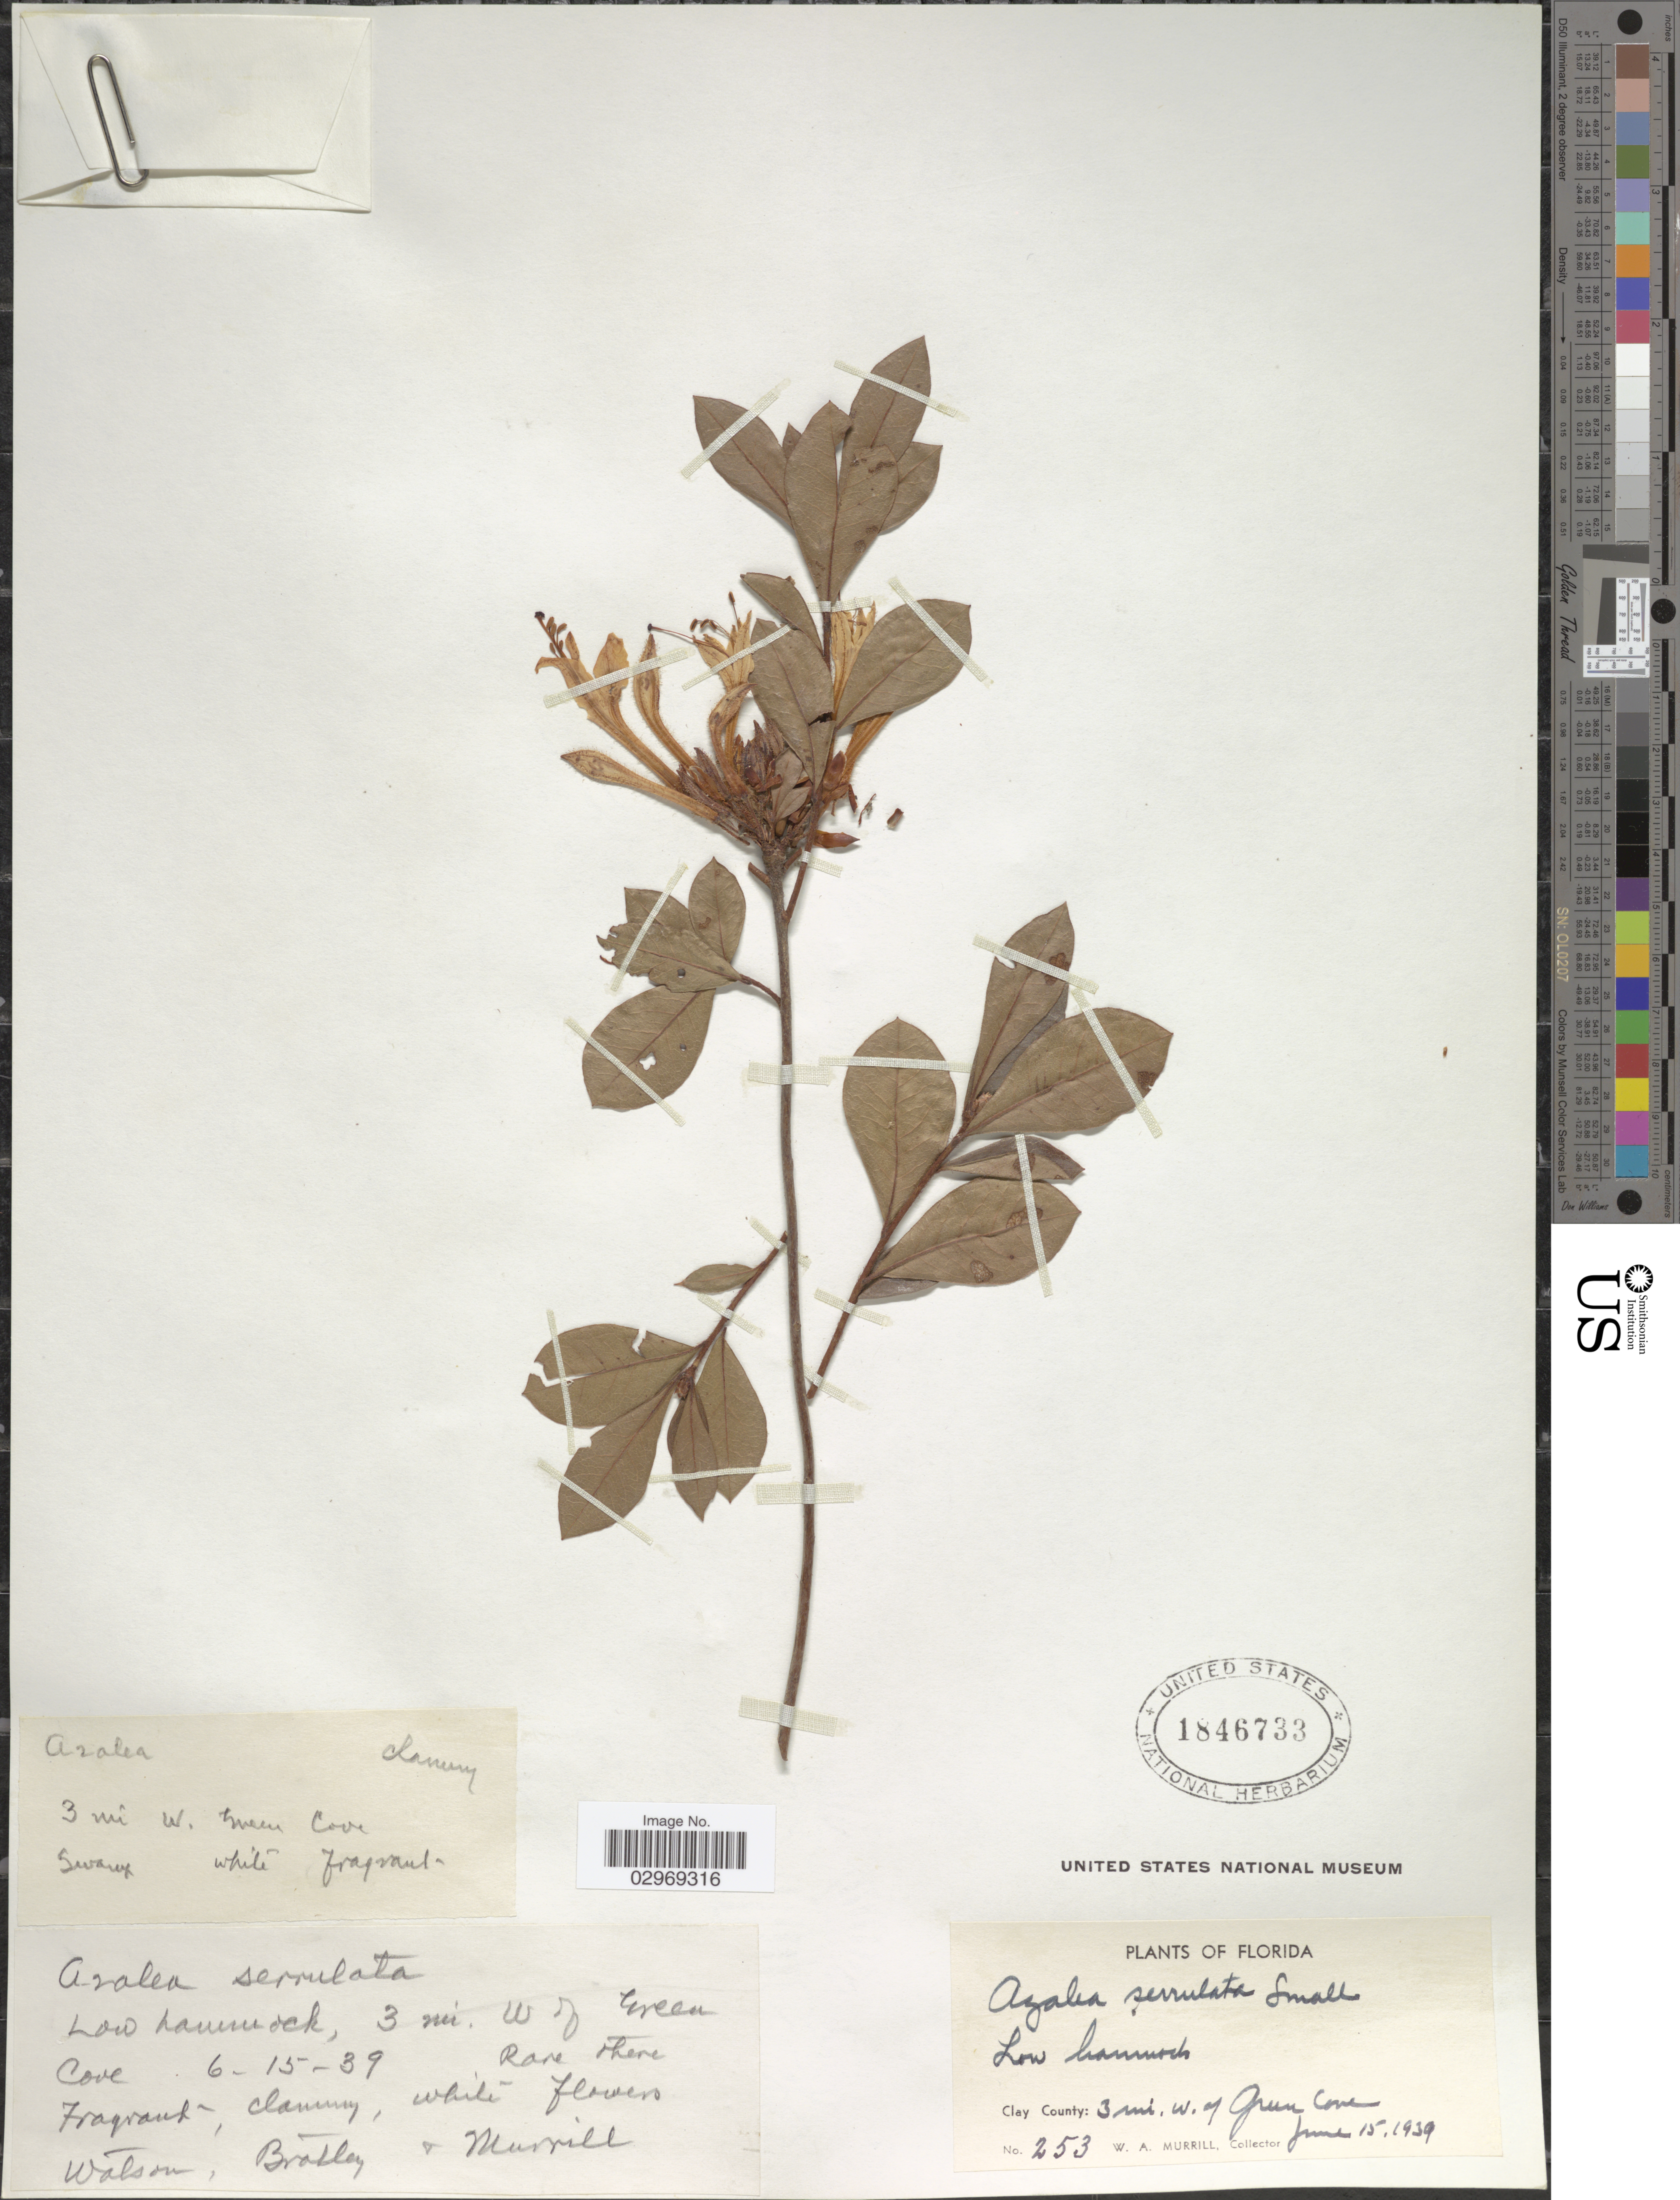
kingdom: Plantae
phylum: Tracheophyta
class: Magnoliopsida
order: Ericales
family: Ericaceae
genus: Rhododendron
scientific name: Rhododendron serrulatum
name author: (Small) Millais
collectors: W. A. Murrill, -- Watson & Bratley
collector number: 253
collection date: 1939-06-15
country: United States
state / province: Florida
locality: Clay County: 3 mi. W. of Green Cove.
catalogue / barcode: US 1846733